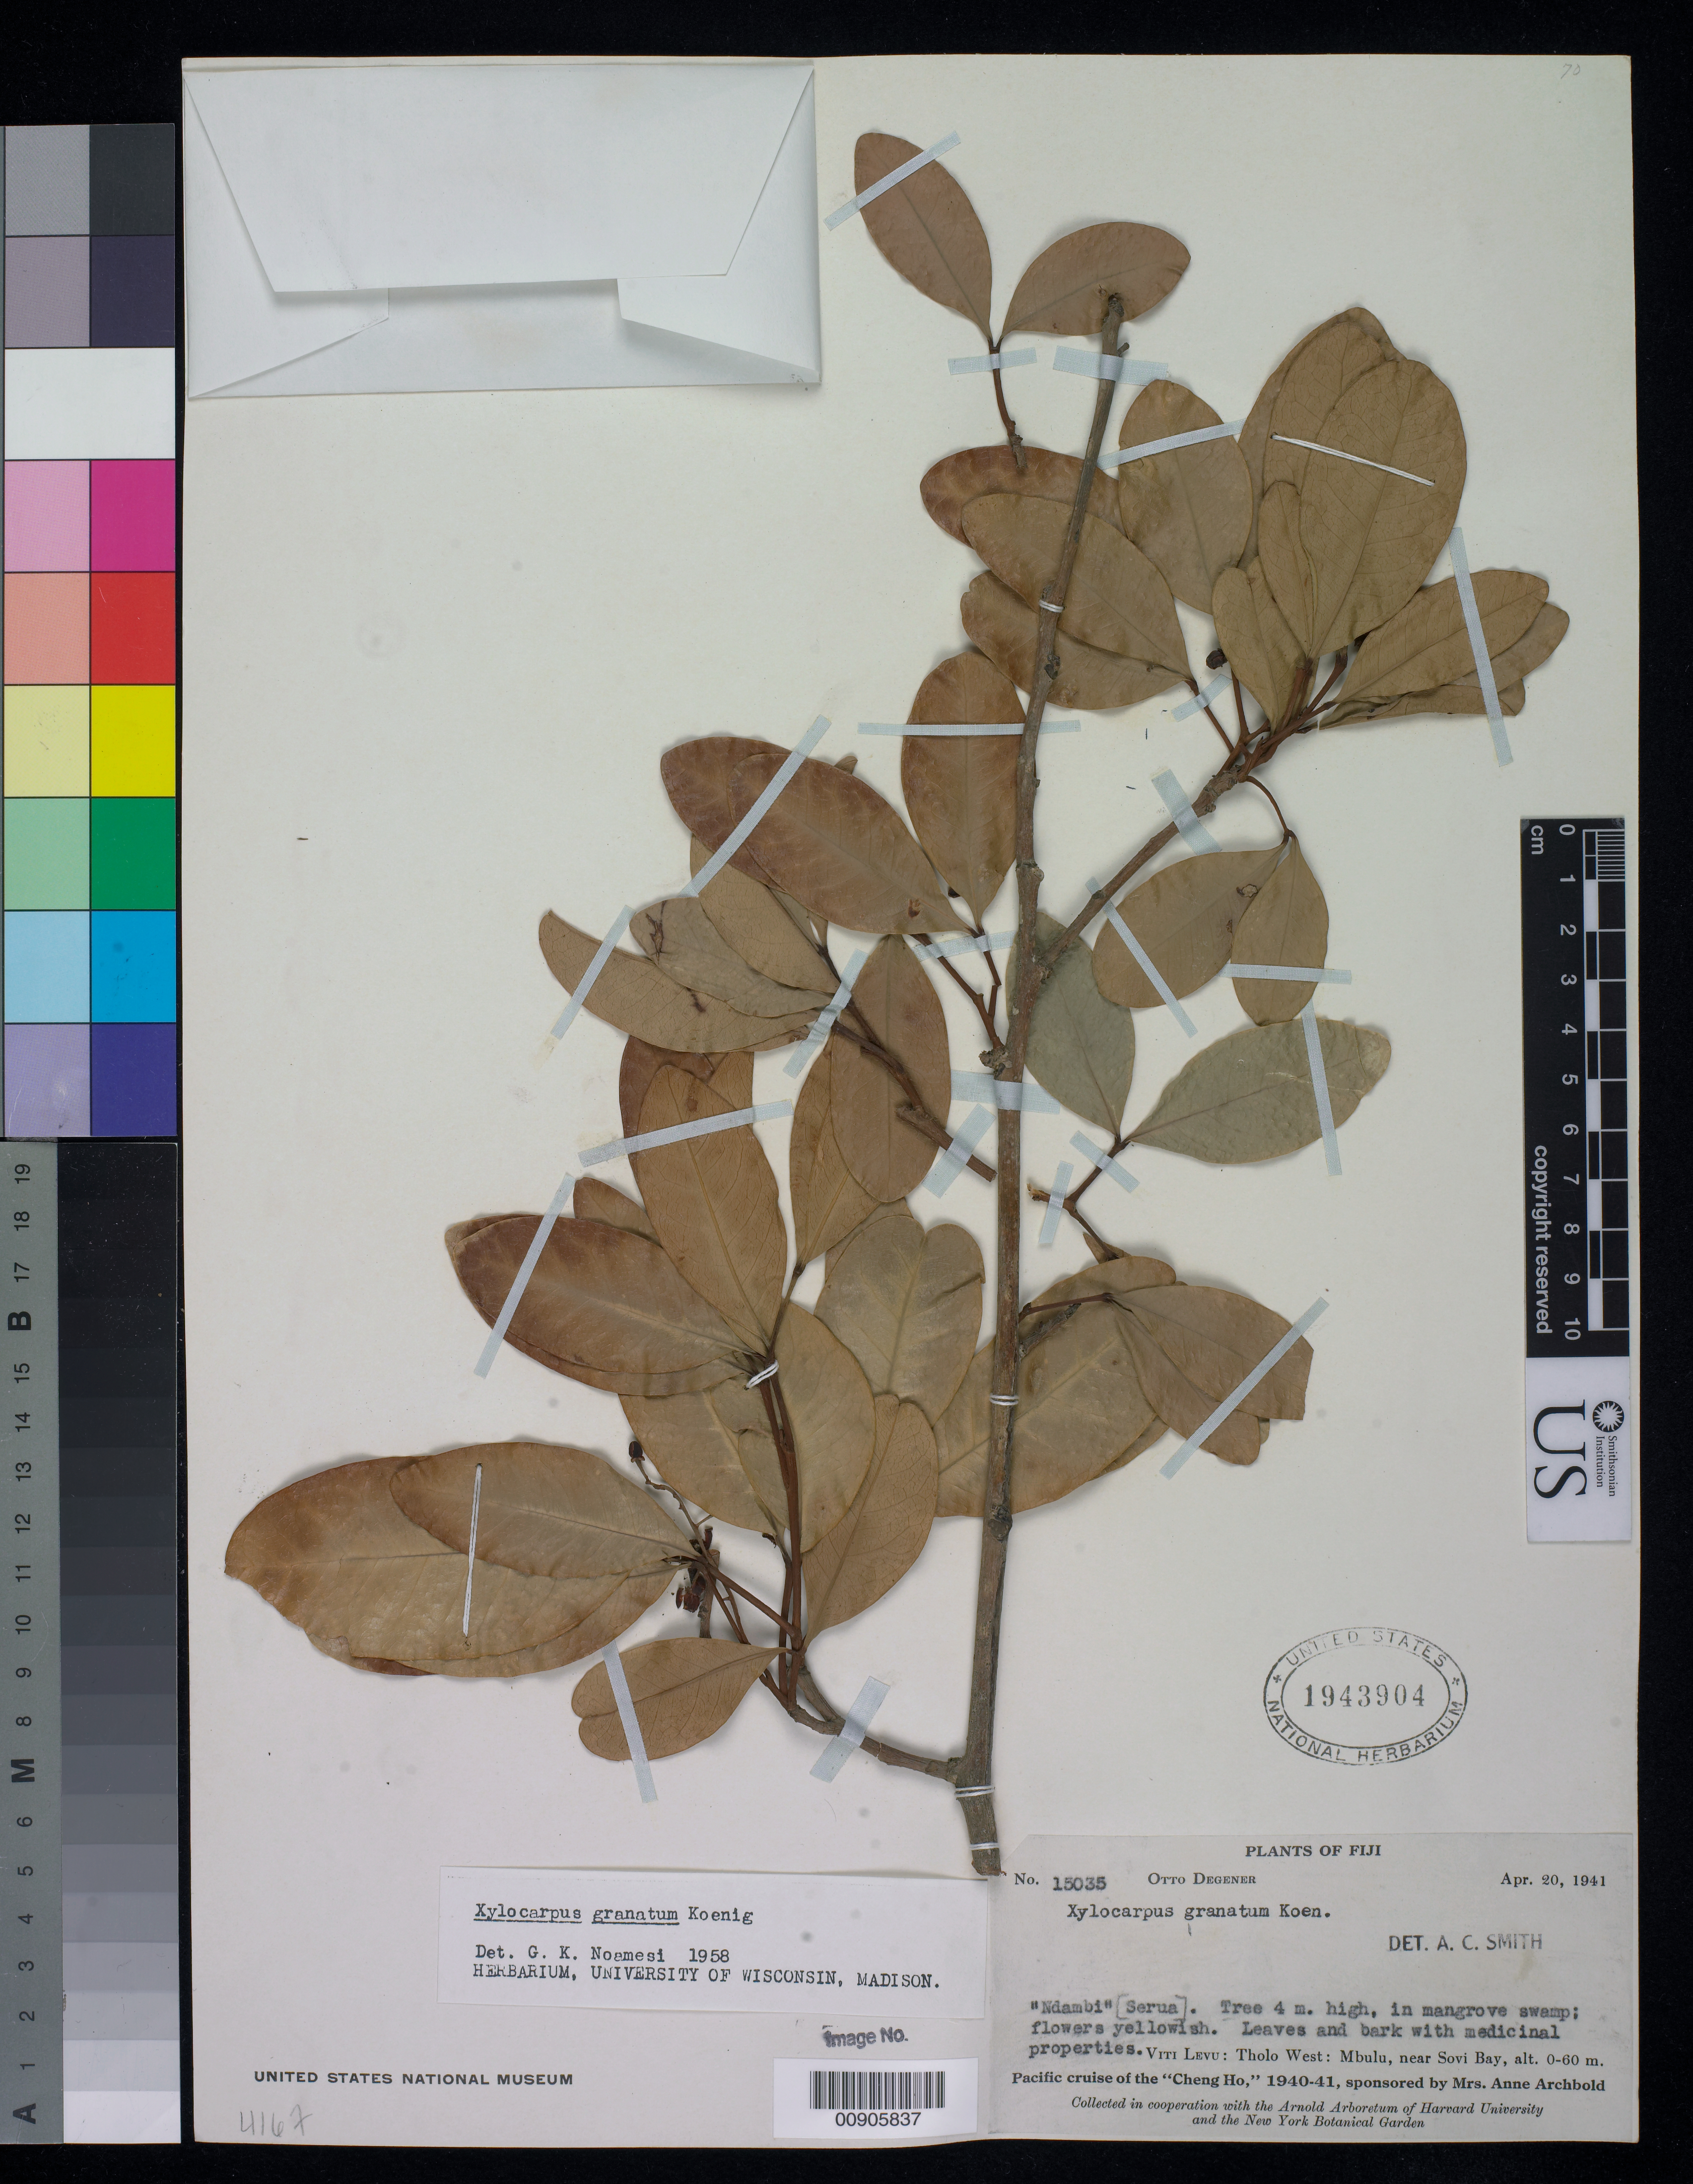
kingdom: Plantae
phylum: Tracheophyta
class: Magnoliopsida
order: Sapindales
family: Meliaceae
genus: Xylocarpus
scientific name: Xylocarpus granatum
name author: J. Koenig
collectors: O. Degener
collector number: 15035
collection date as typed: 20 Apr 1940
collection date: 1940-04-20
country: Fiji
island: Viti Levu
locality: Tholo West: Nbulu, near Sovi Bay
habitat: in mangrove swamp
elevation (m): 0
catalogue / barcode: US 1943904